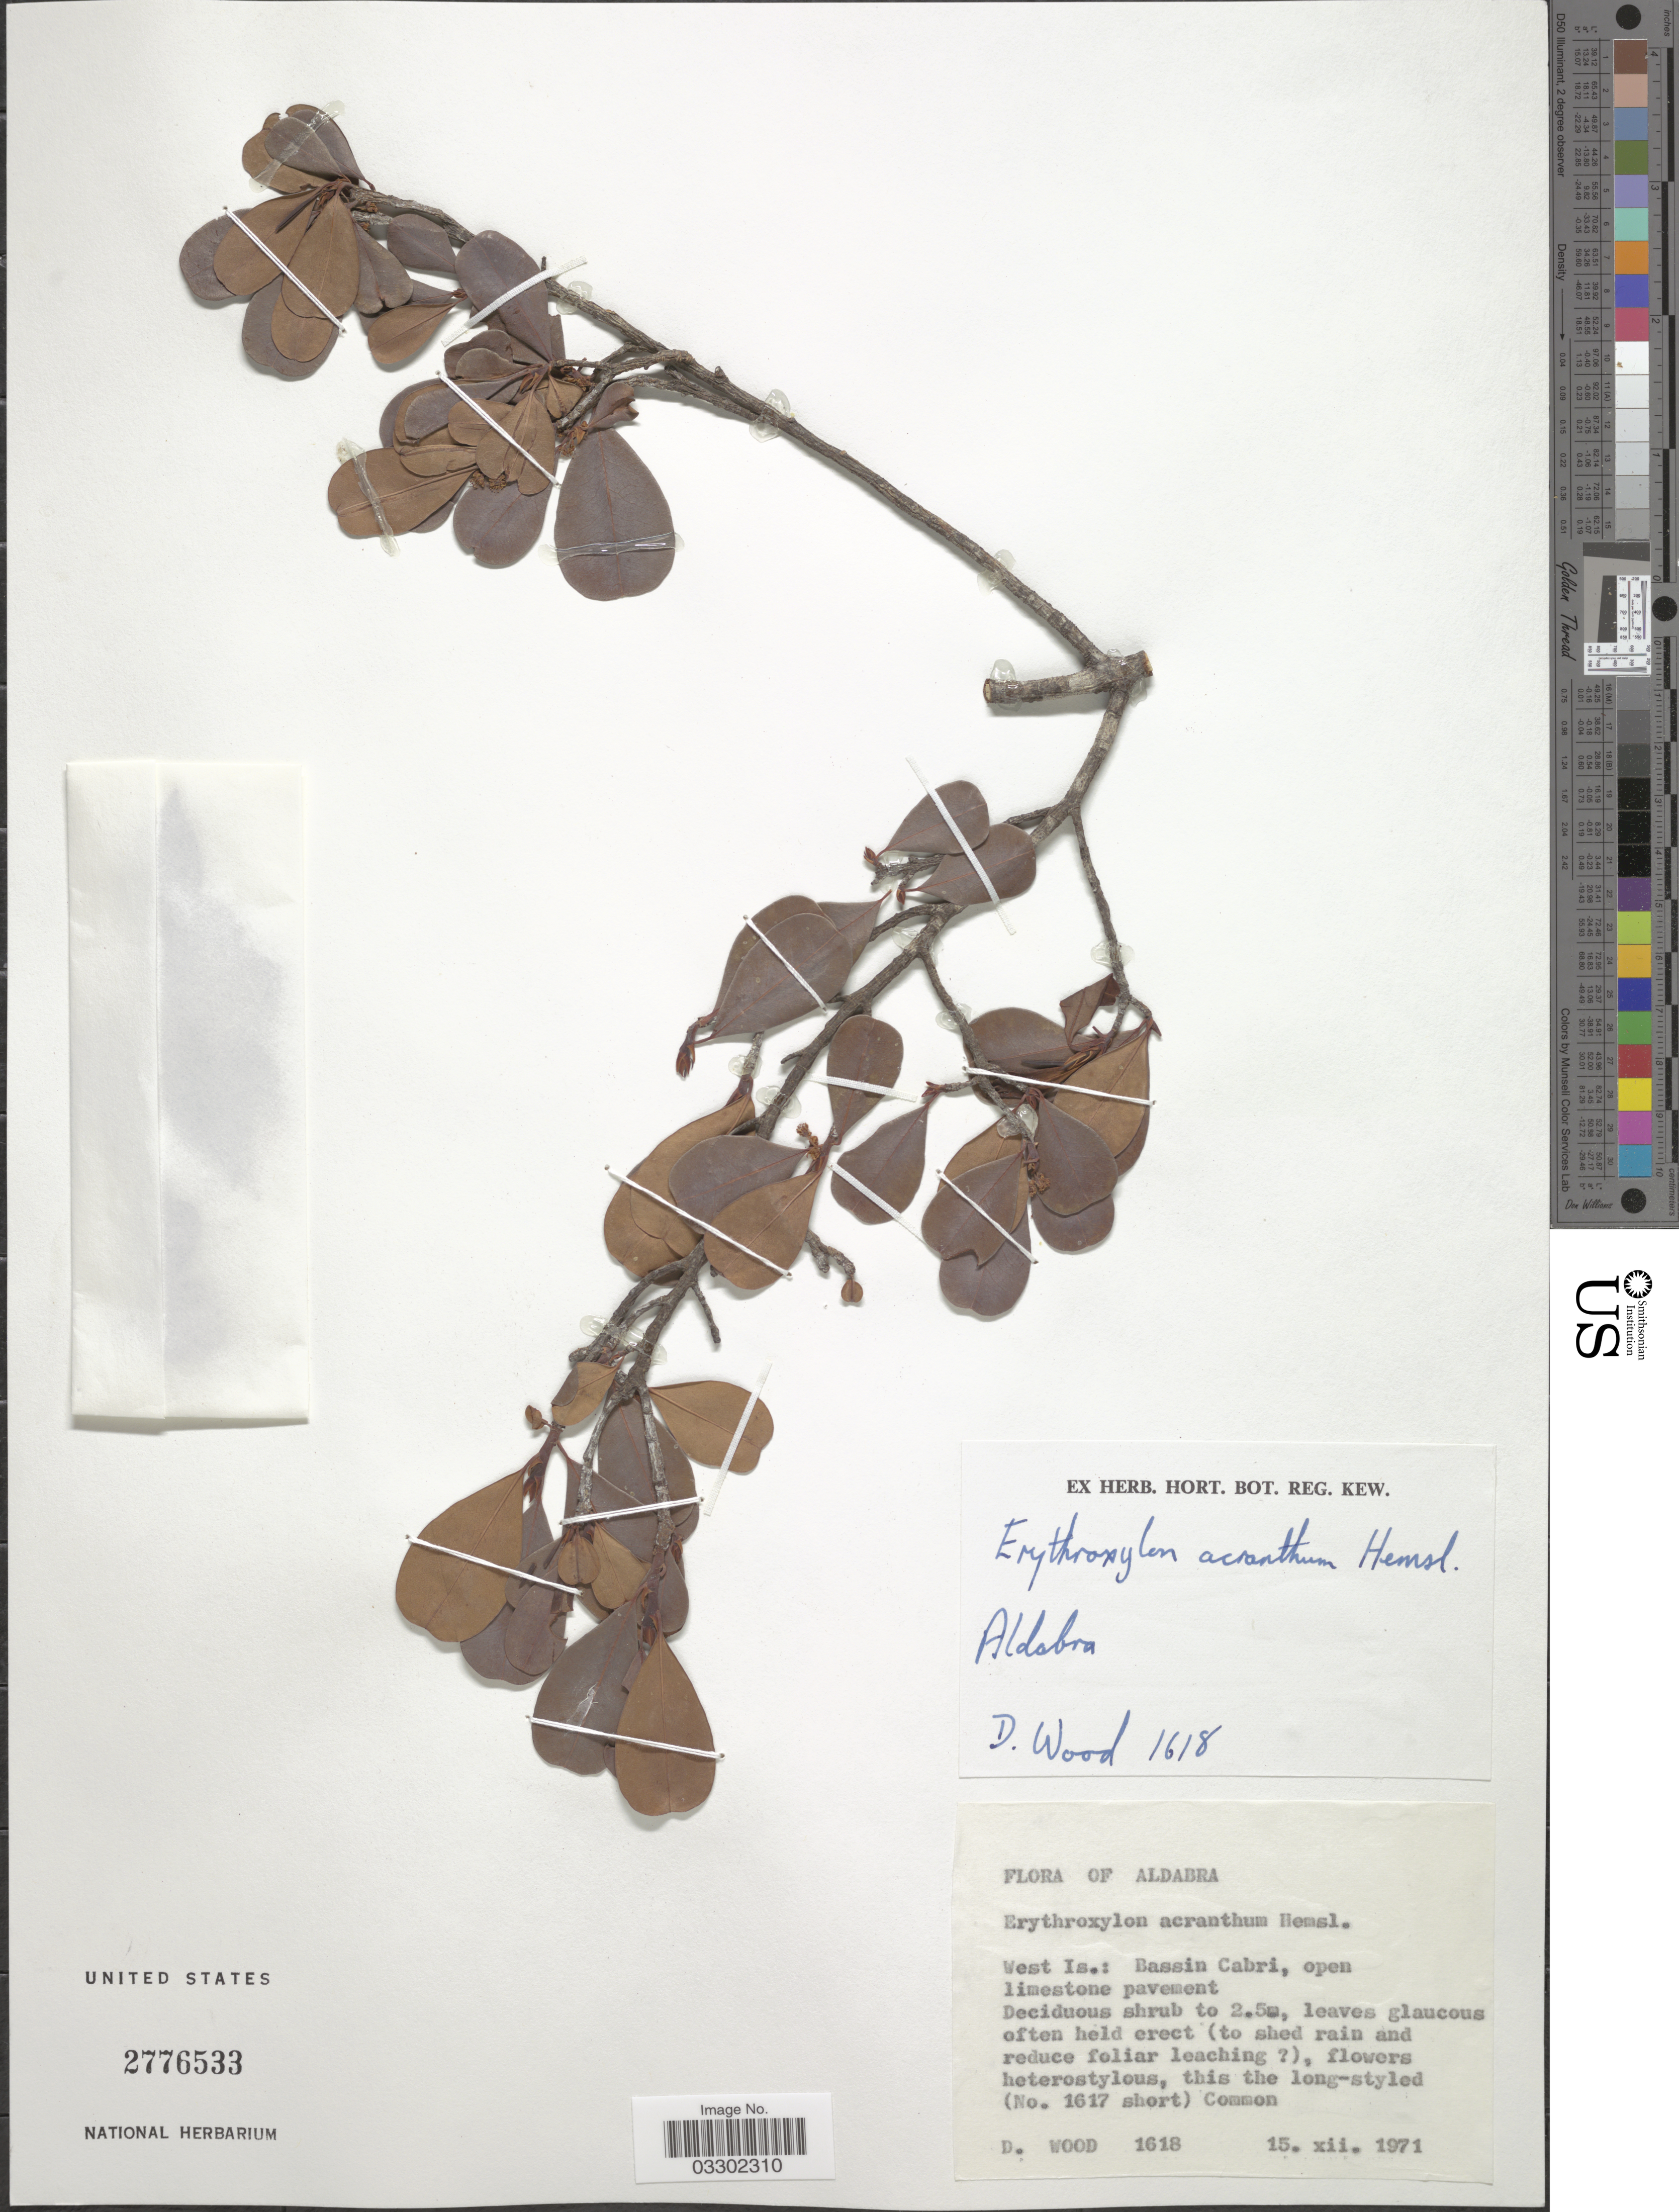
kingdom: Plantae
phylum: Tracheophyta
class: Magnoliopsida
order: Malpighiales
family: Erythroxylaceae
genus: Erythroxylum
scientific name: Erythroxylum acranthum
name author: Hemsl.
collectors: D. Wood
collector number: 1618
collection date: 1971-12-15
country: Seychelles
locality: Aldabra. West Is.: Bassin Cabri.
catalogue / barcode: US 2776533